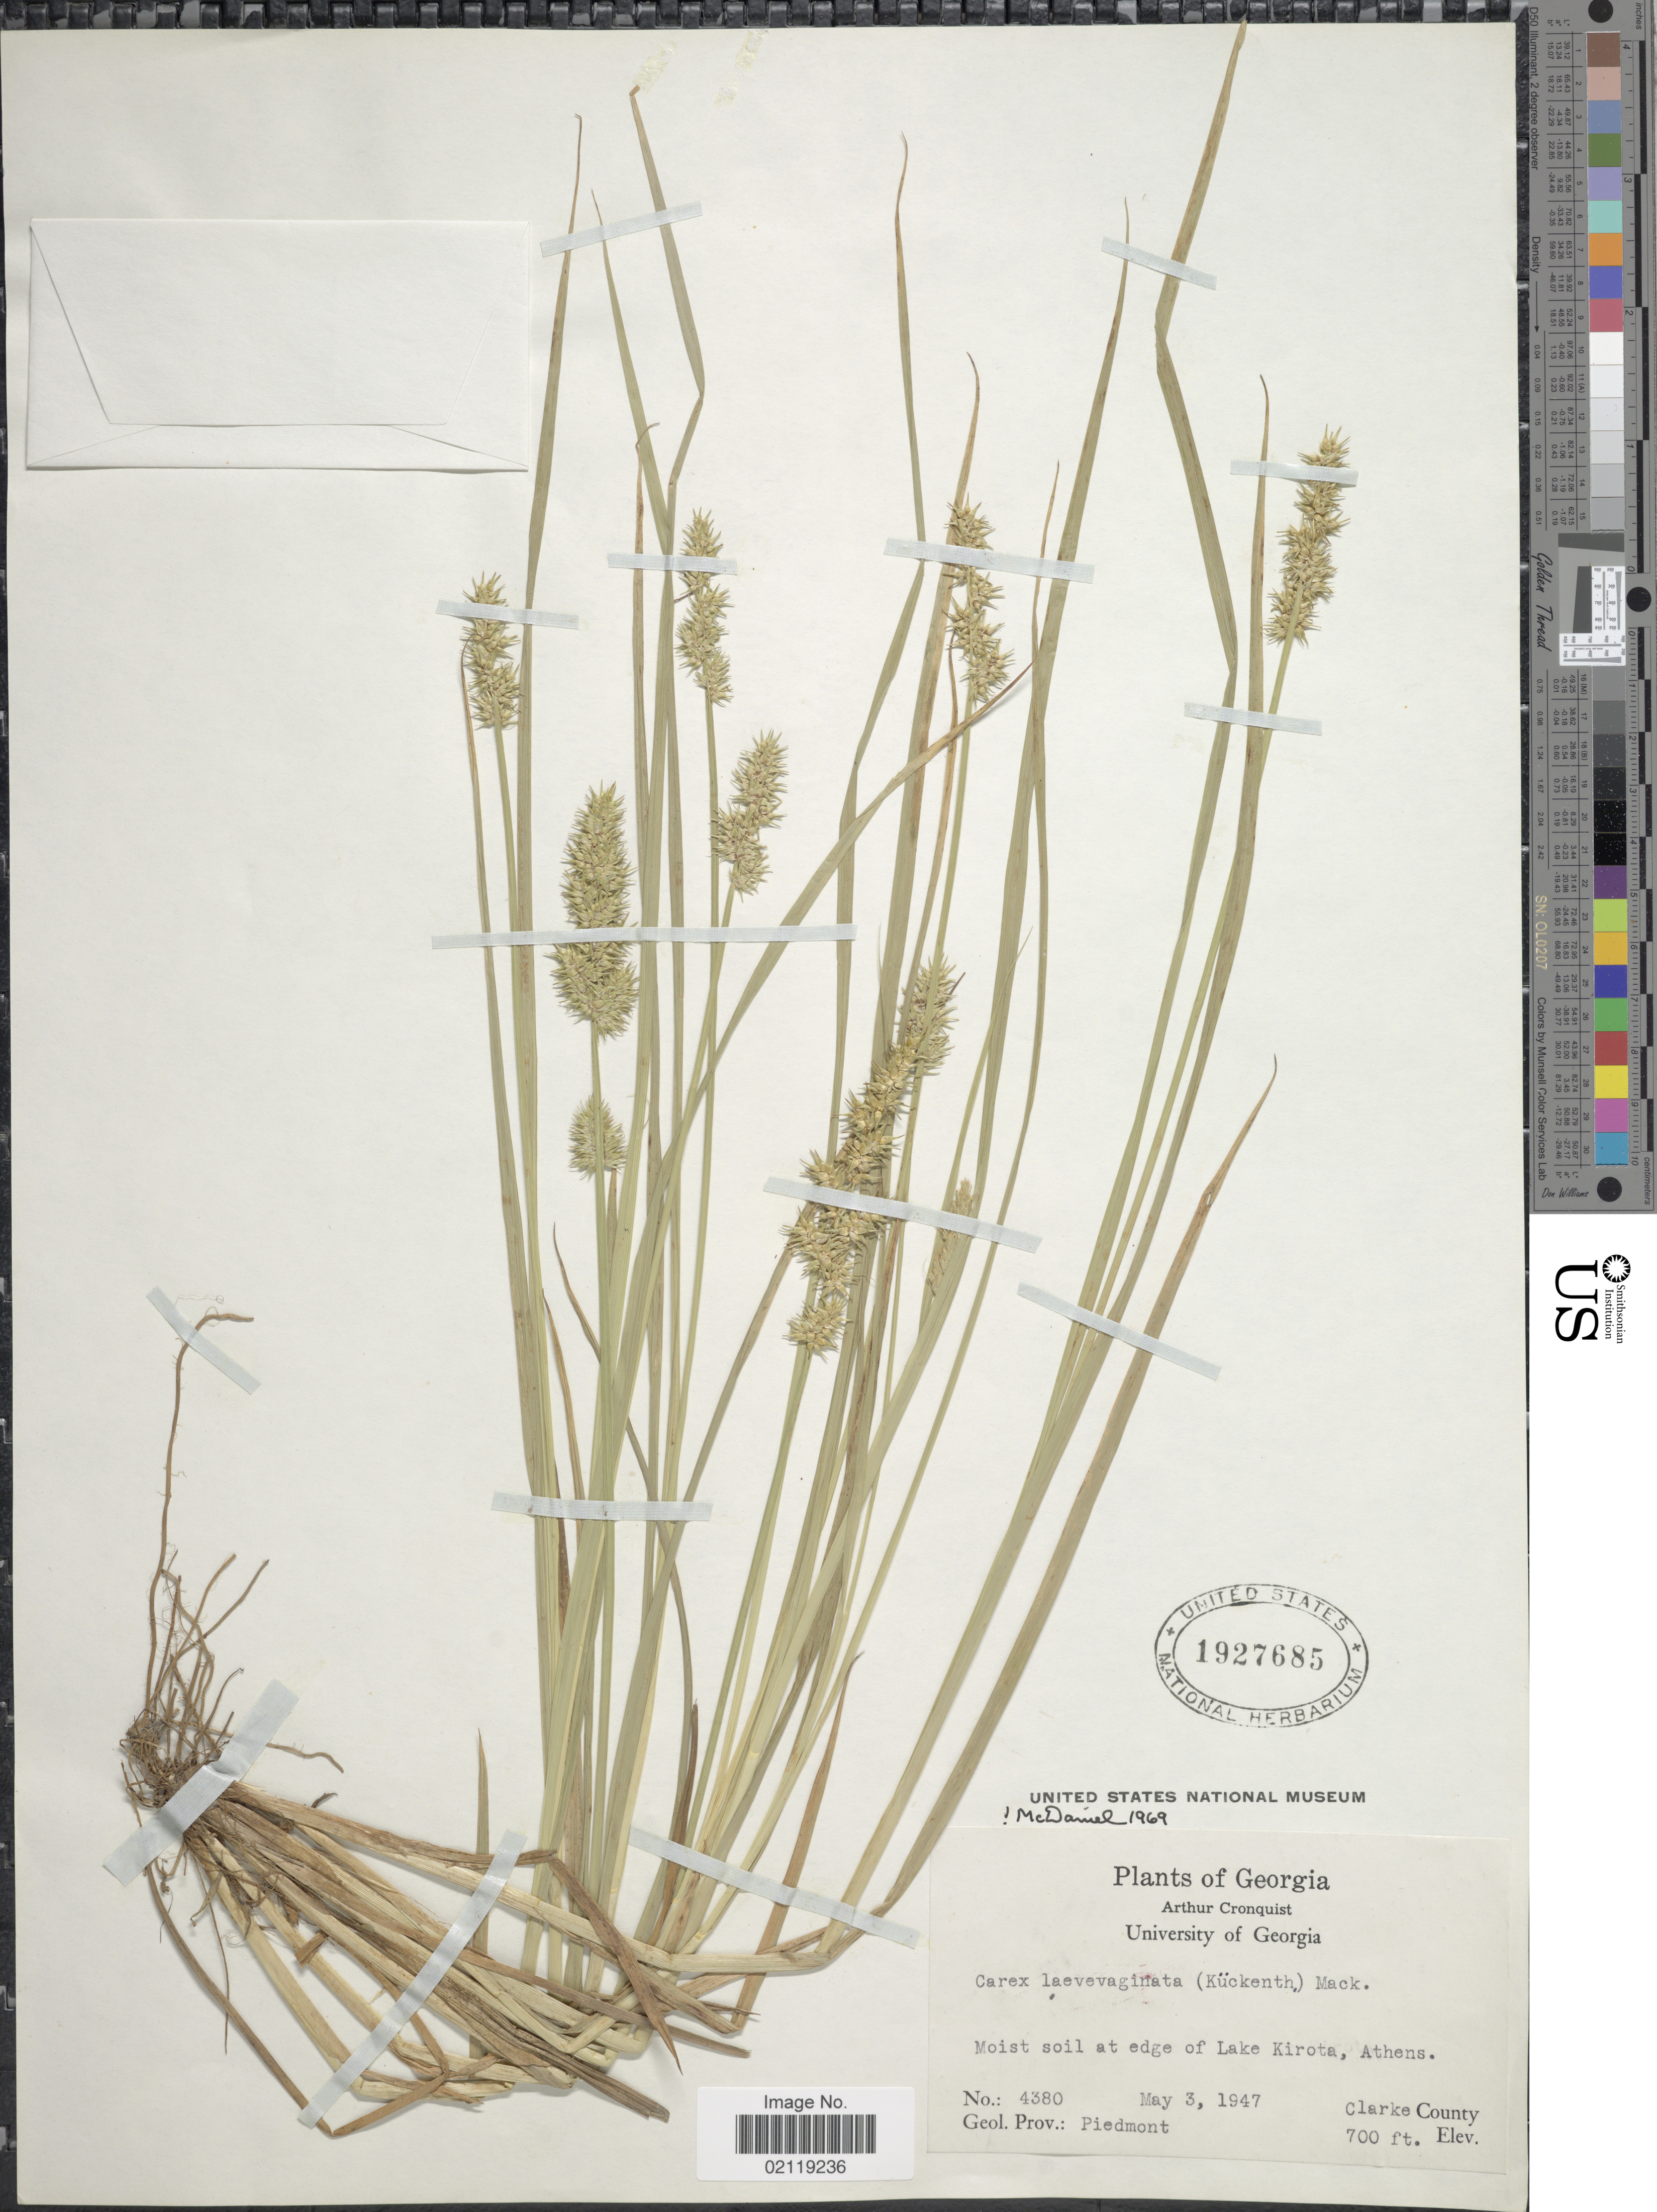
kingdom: Plantae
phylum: Tracheophyta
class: Liliopsida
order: Poales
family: Cyperaceae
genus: Carex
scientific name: Carex laevivaginata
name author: (Kük.) Mack.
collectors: A. J. Cronquist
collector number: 4380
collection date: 1947-05-03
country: United States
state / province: Georgia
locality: Moist soil at edge of Lake Kirota, Athens. Clarke County. Geol. Prov.: Piedmont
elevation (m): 213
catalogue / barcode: US 1927685